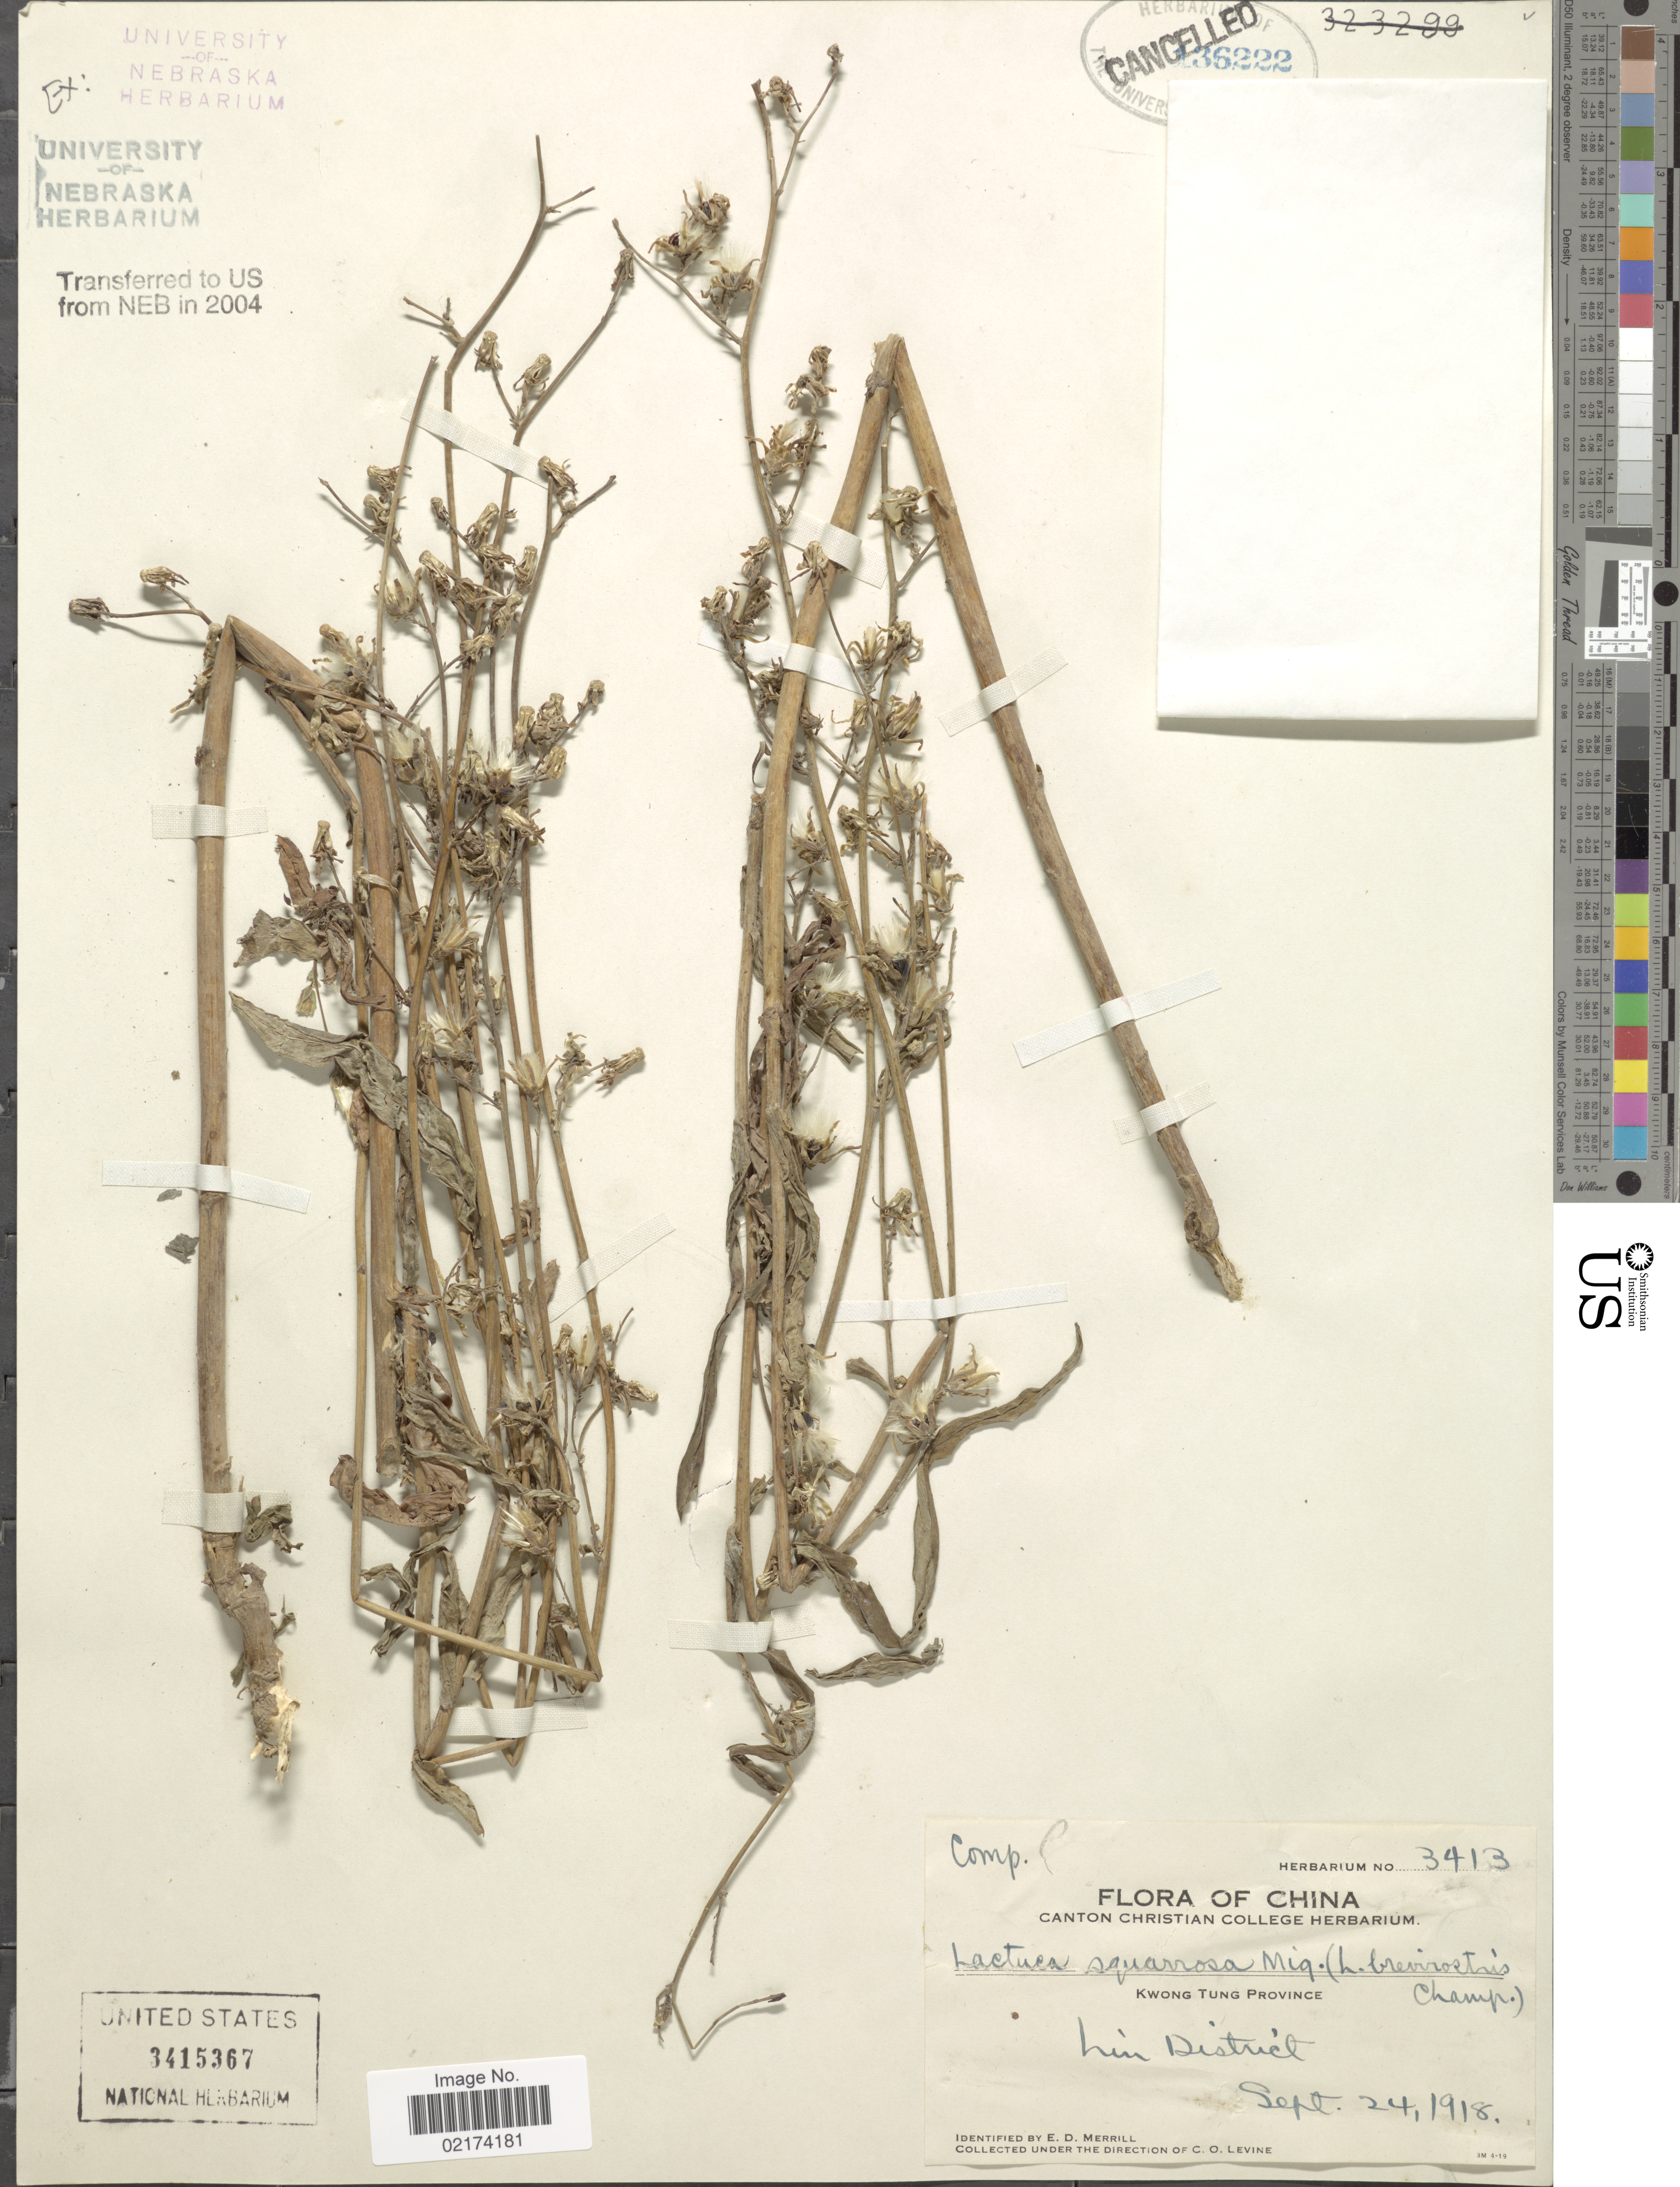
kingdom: Plantae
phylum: Tracheophyta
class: Magnoliopsida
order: Asterales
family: Asteraceae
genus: Lactuca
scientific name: Lactuca indica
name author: L.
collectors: C. O. Levine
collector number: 3413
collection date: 1918-09-24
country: China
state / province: Guangdong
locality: Kwong Tung Province, Lin District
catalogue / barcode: US 3415367